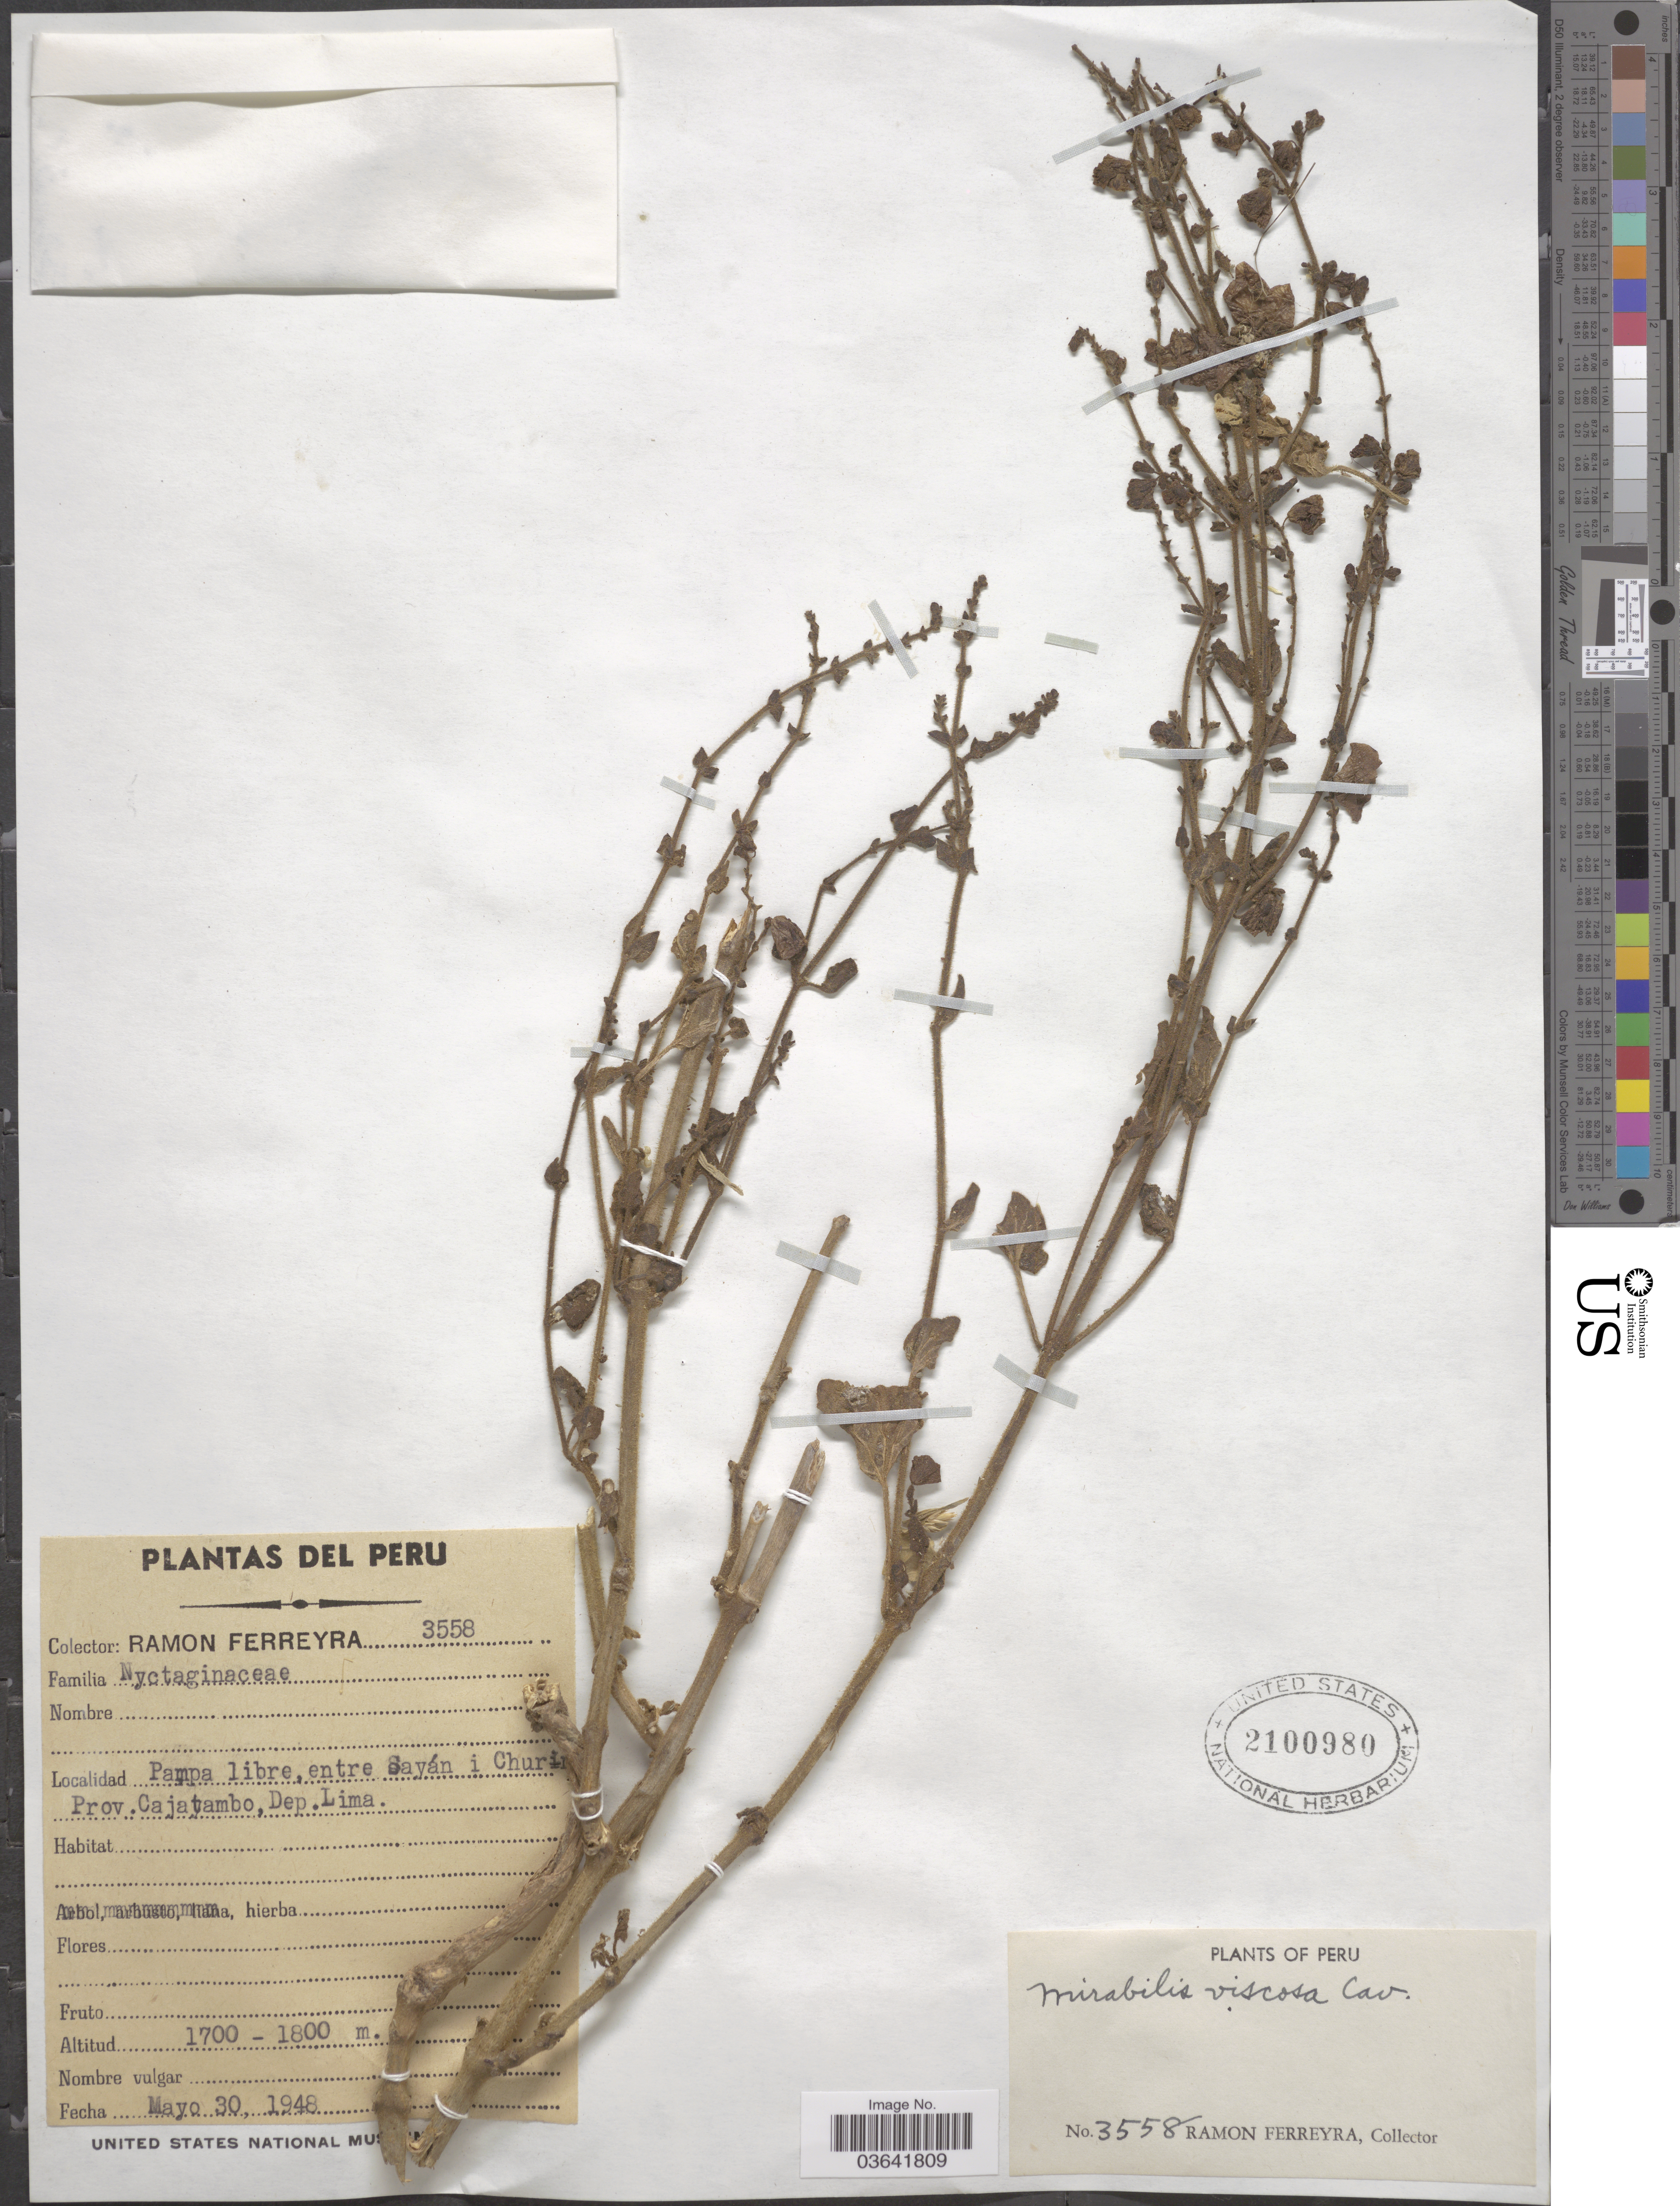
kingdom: Plantae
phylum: Tracheophyta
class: Magnoliopsida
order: Caryophyllales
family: Nyctaginaceae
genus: Mirabilis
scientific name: Mirabilis viscosa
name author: Cav.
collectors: R. A. Ferreyra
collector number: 3558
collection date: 1948-05-30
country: Peru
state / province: Lima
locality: Pampa libre, entre Sayán i Churin, Prov. Cajatambo, Dep. Lima.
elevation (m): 1700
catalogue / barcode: US 2100980